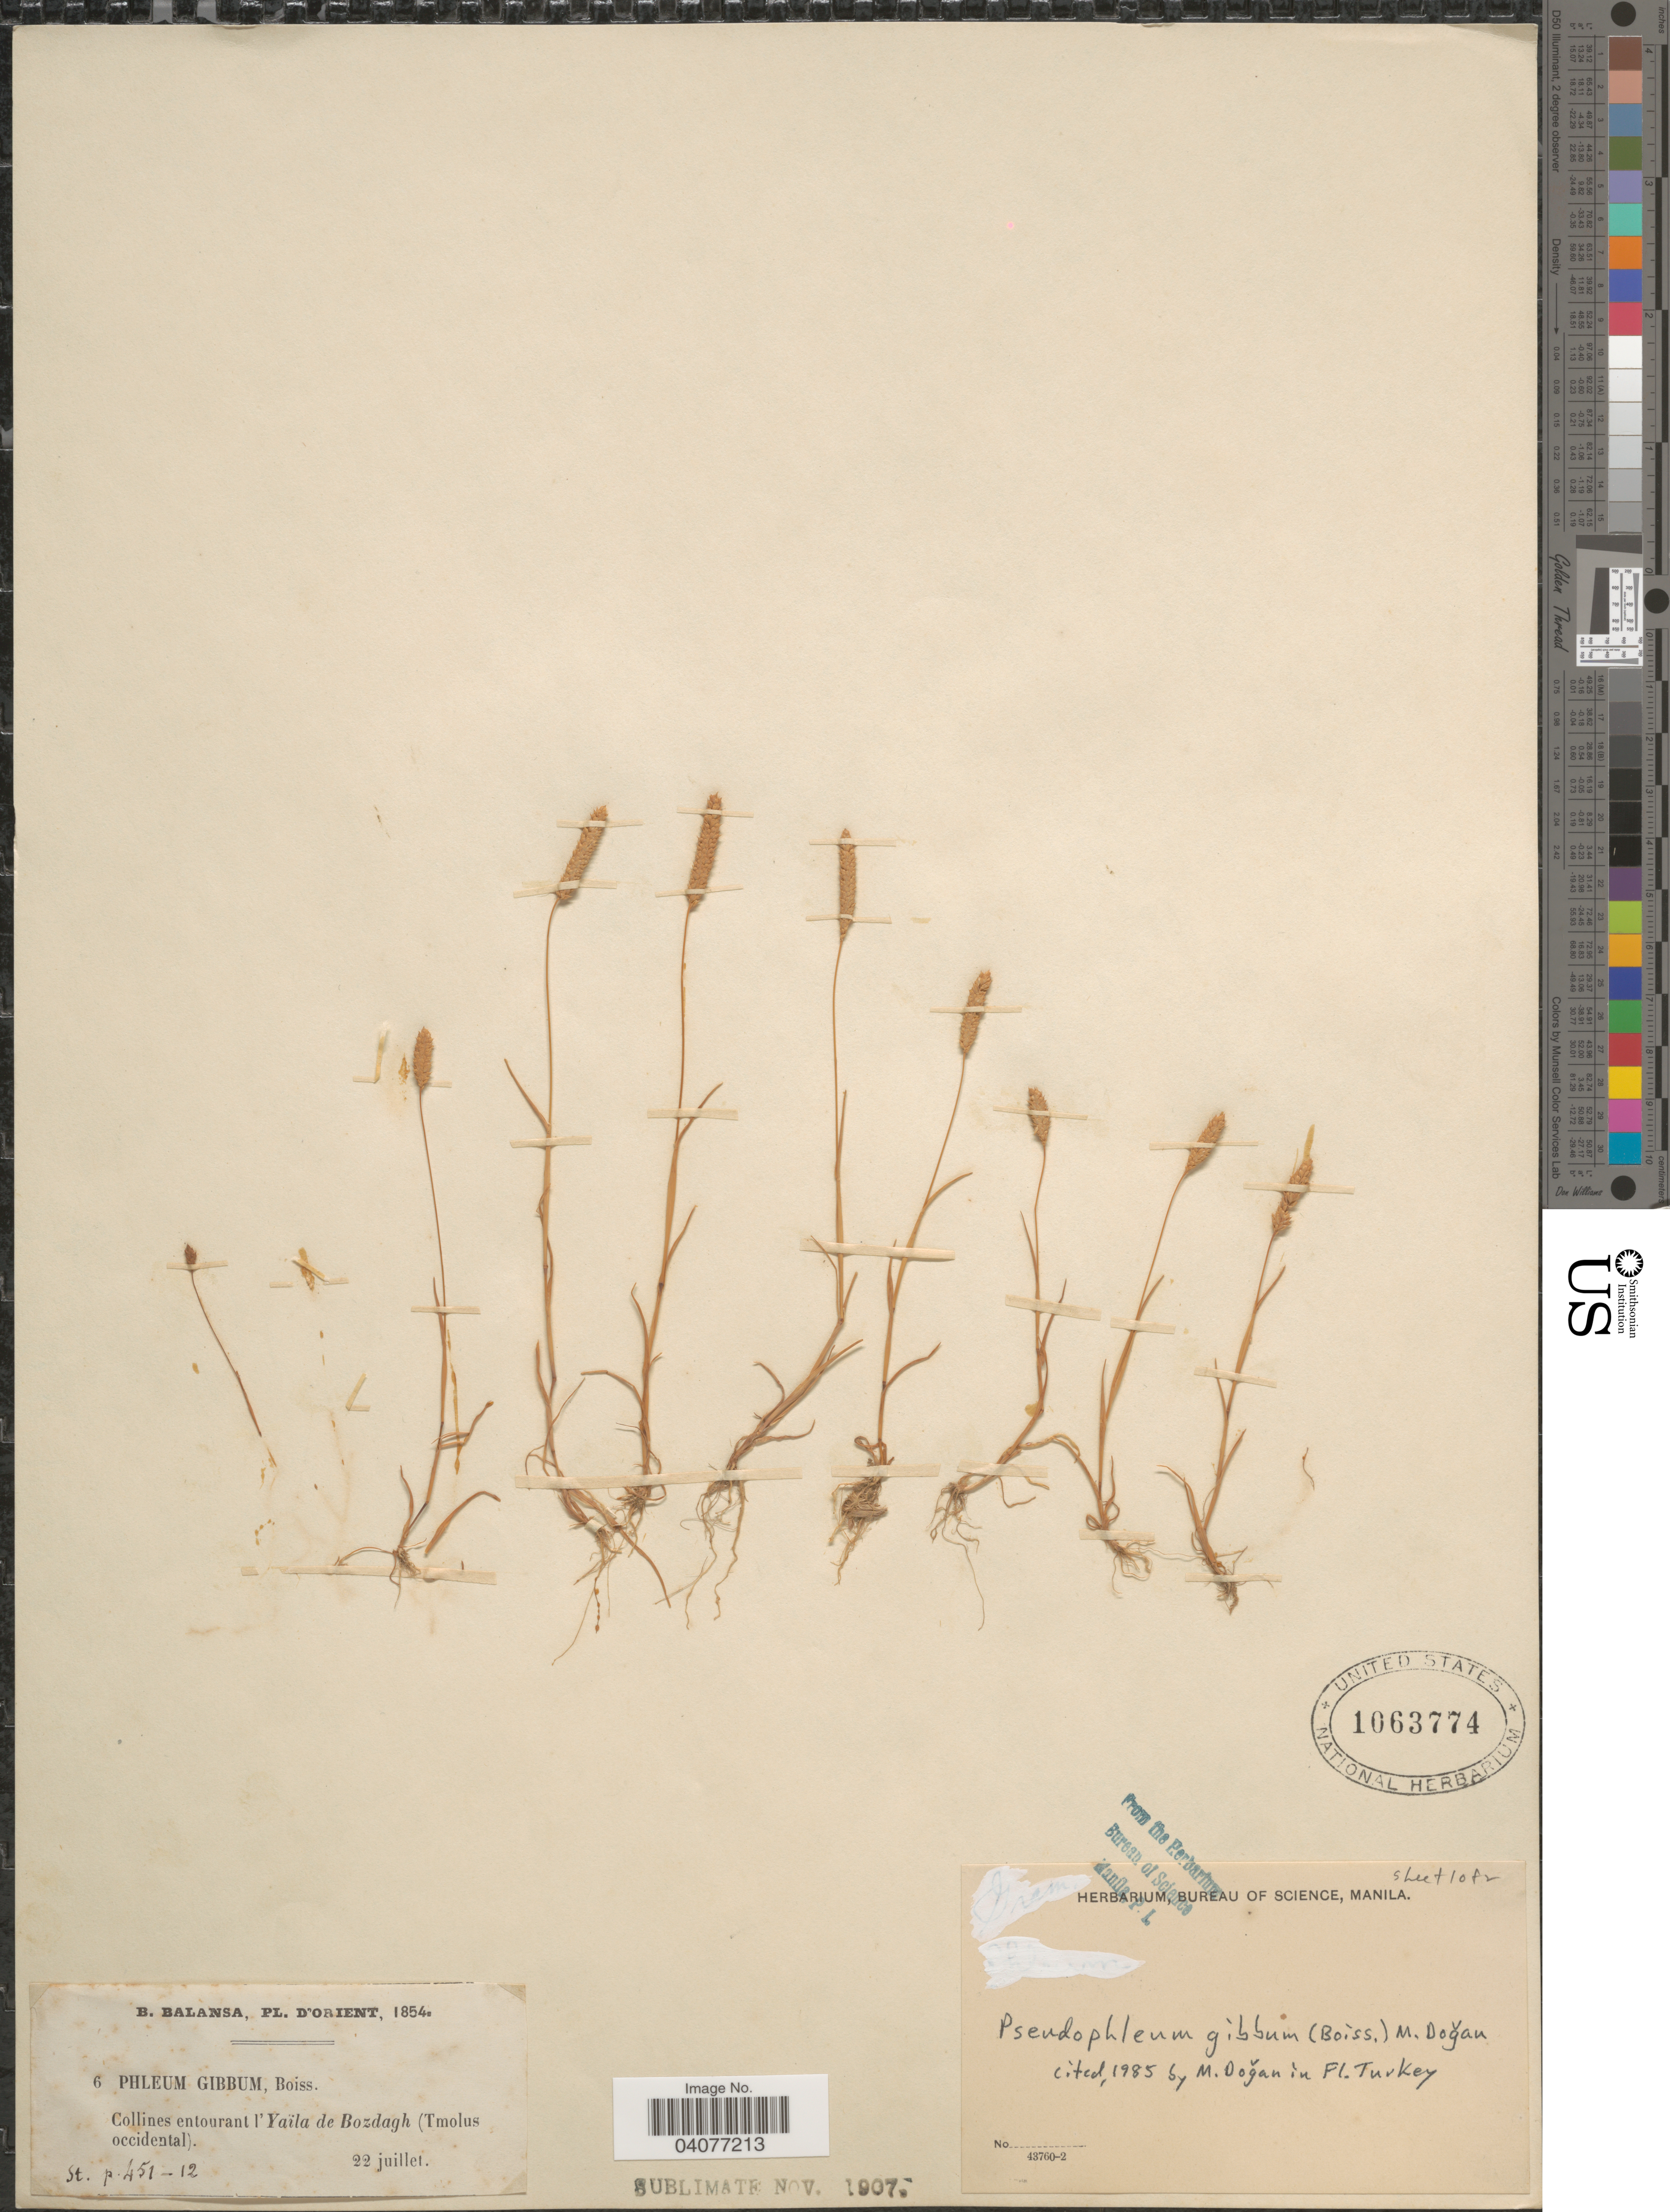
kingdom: Plantae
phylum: Tracheophyta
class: Liliopsida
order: Poales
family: Poaceae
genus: Pseudophleum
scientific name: Pseudophleum gibbum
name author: (Boiss.) Doğan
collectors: B. Balansa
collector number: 6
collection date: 1854-07-22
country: Turkey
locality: D'Orient. Collines entourant l'Yaïla de Bozdagh (Tmolus occidental).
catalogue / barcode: US 1063774